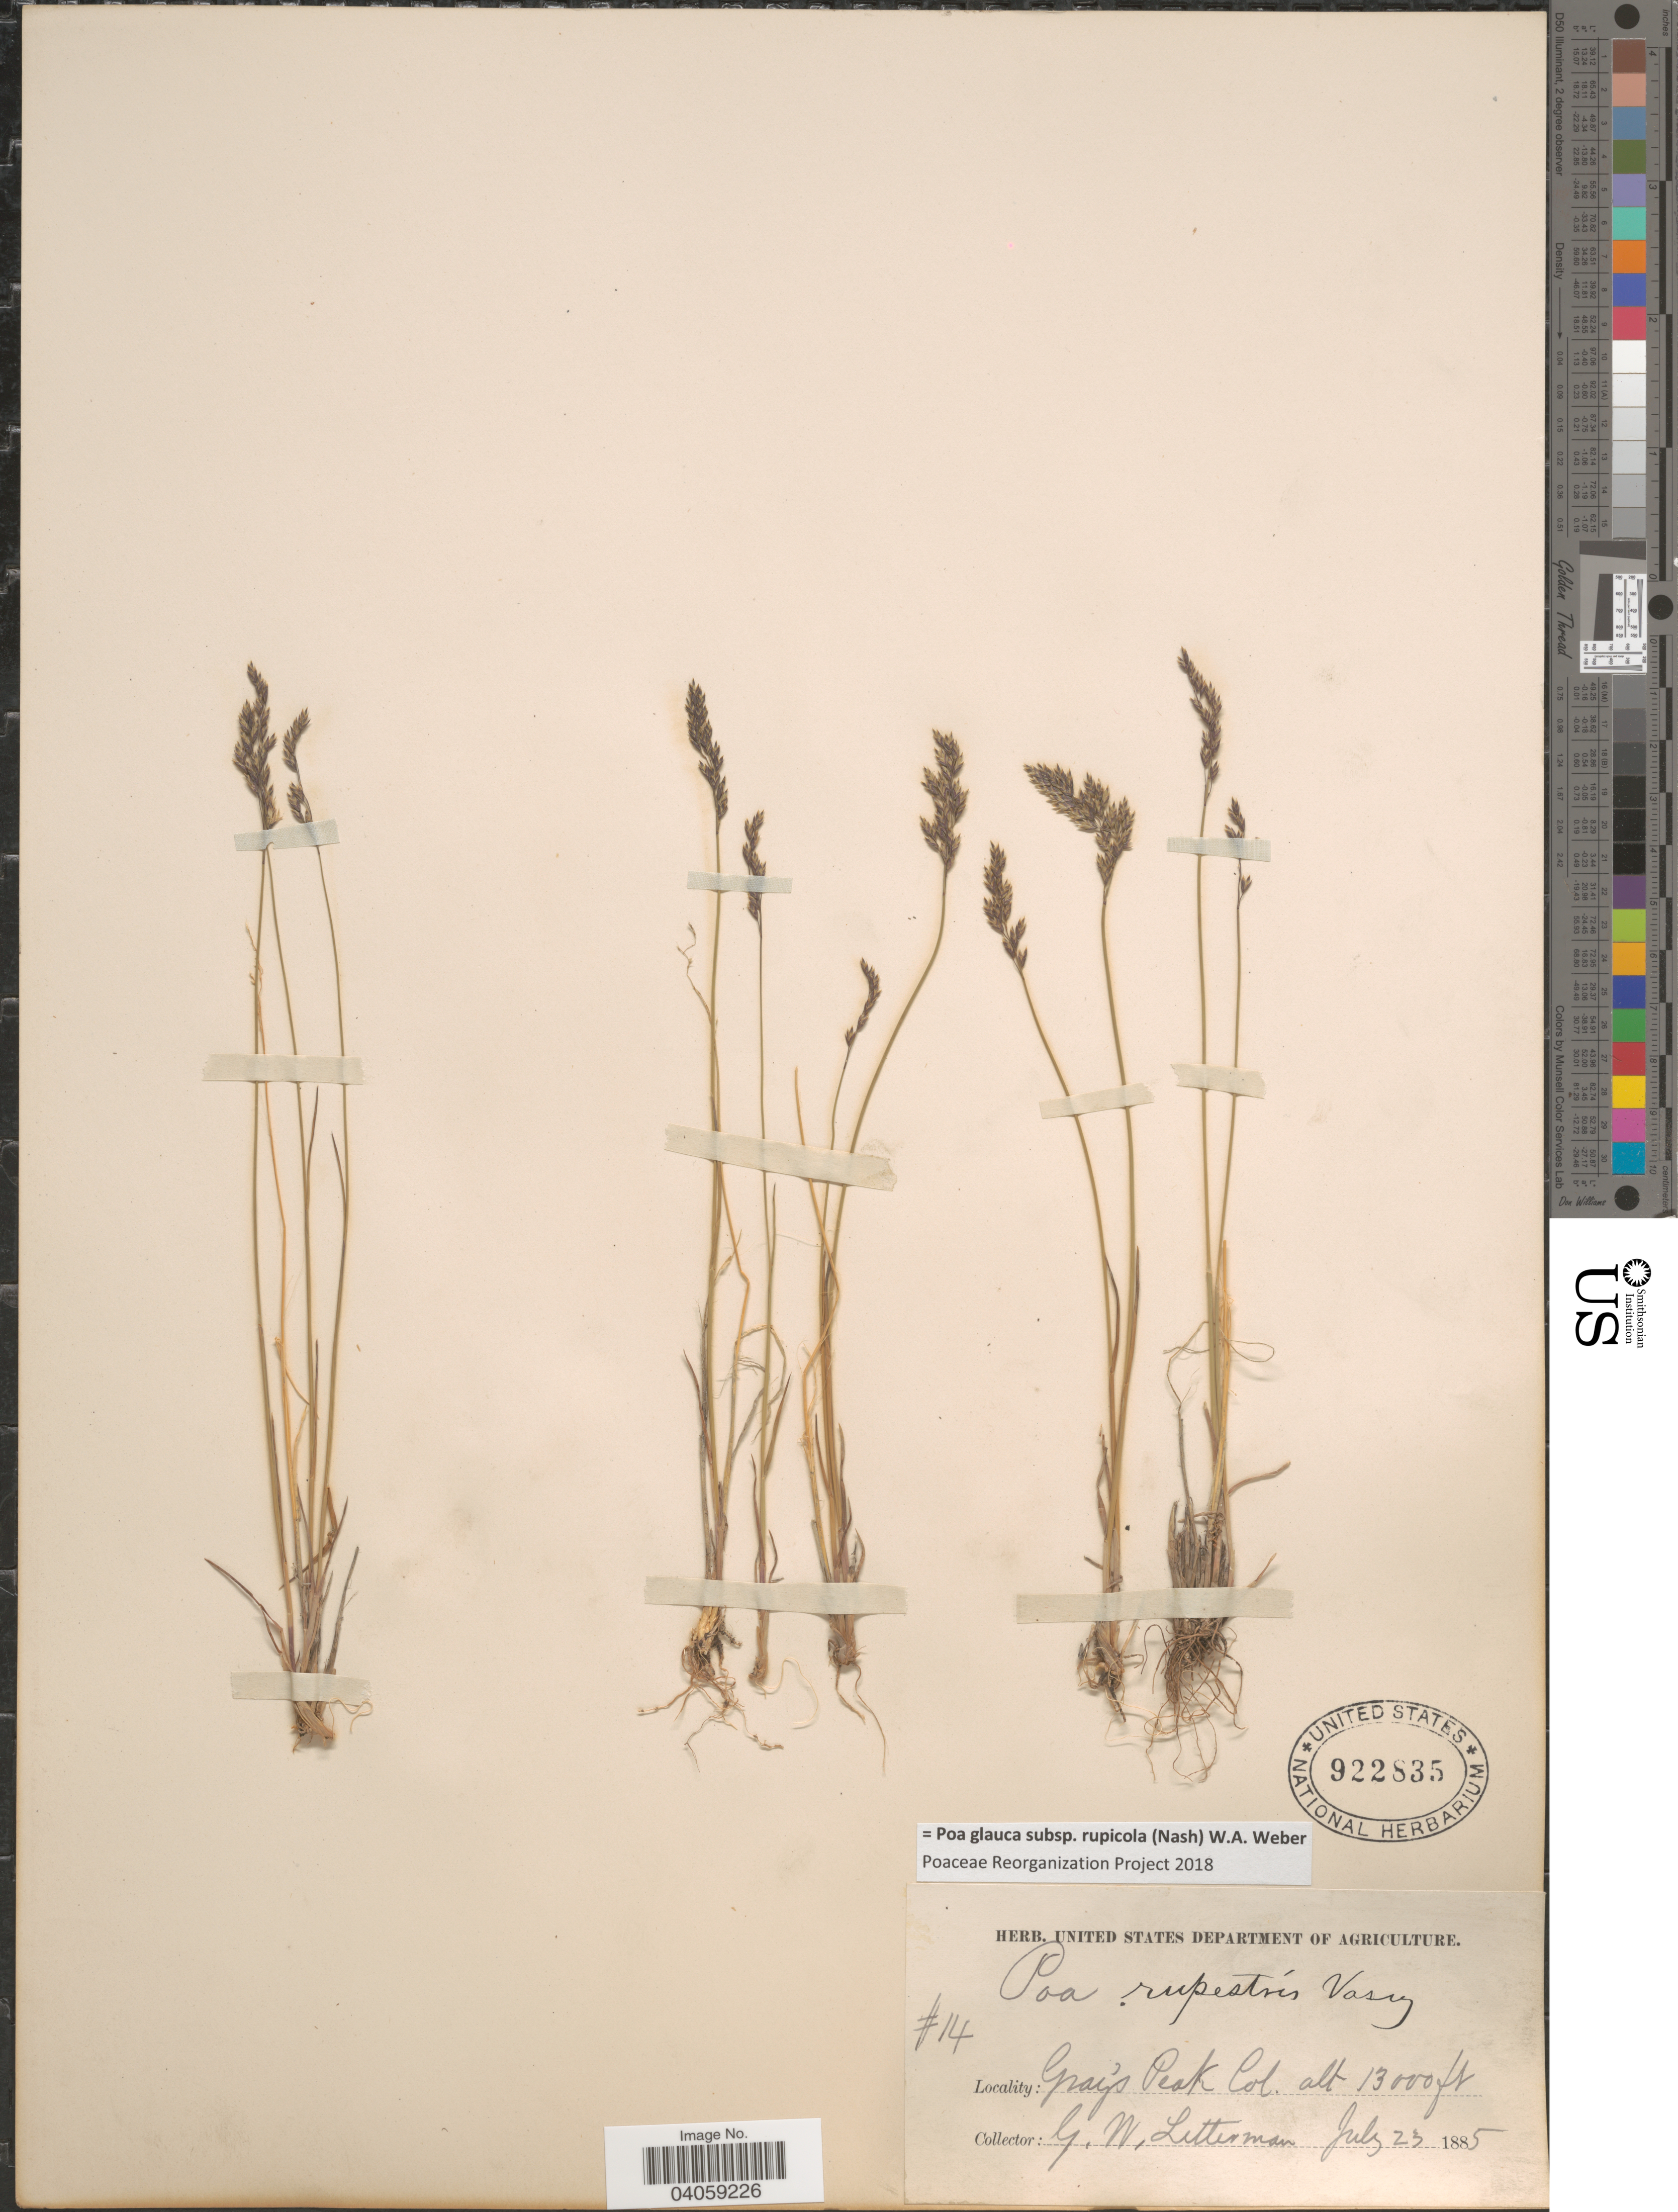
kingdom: Plantae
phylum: Tracheophyta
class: Liliopsida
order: Poales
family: Poaceae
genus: Poa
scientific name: Poa glauca subsp. rupicola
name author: (Nash) W.A. Weber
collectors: G. W. Letterman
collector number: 14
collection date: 1885-07-23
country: United States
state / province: Colorado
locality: Gray's Peak.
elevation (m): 3962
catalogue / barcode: US 922835